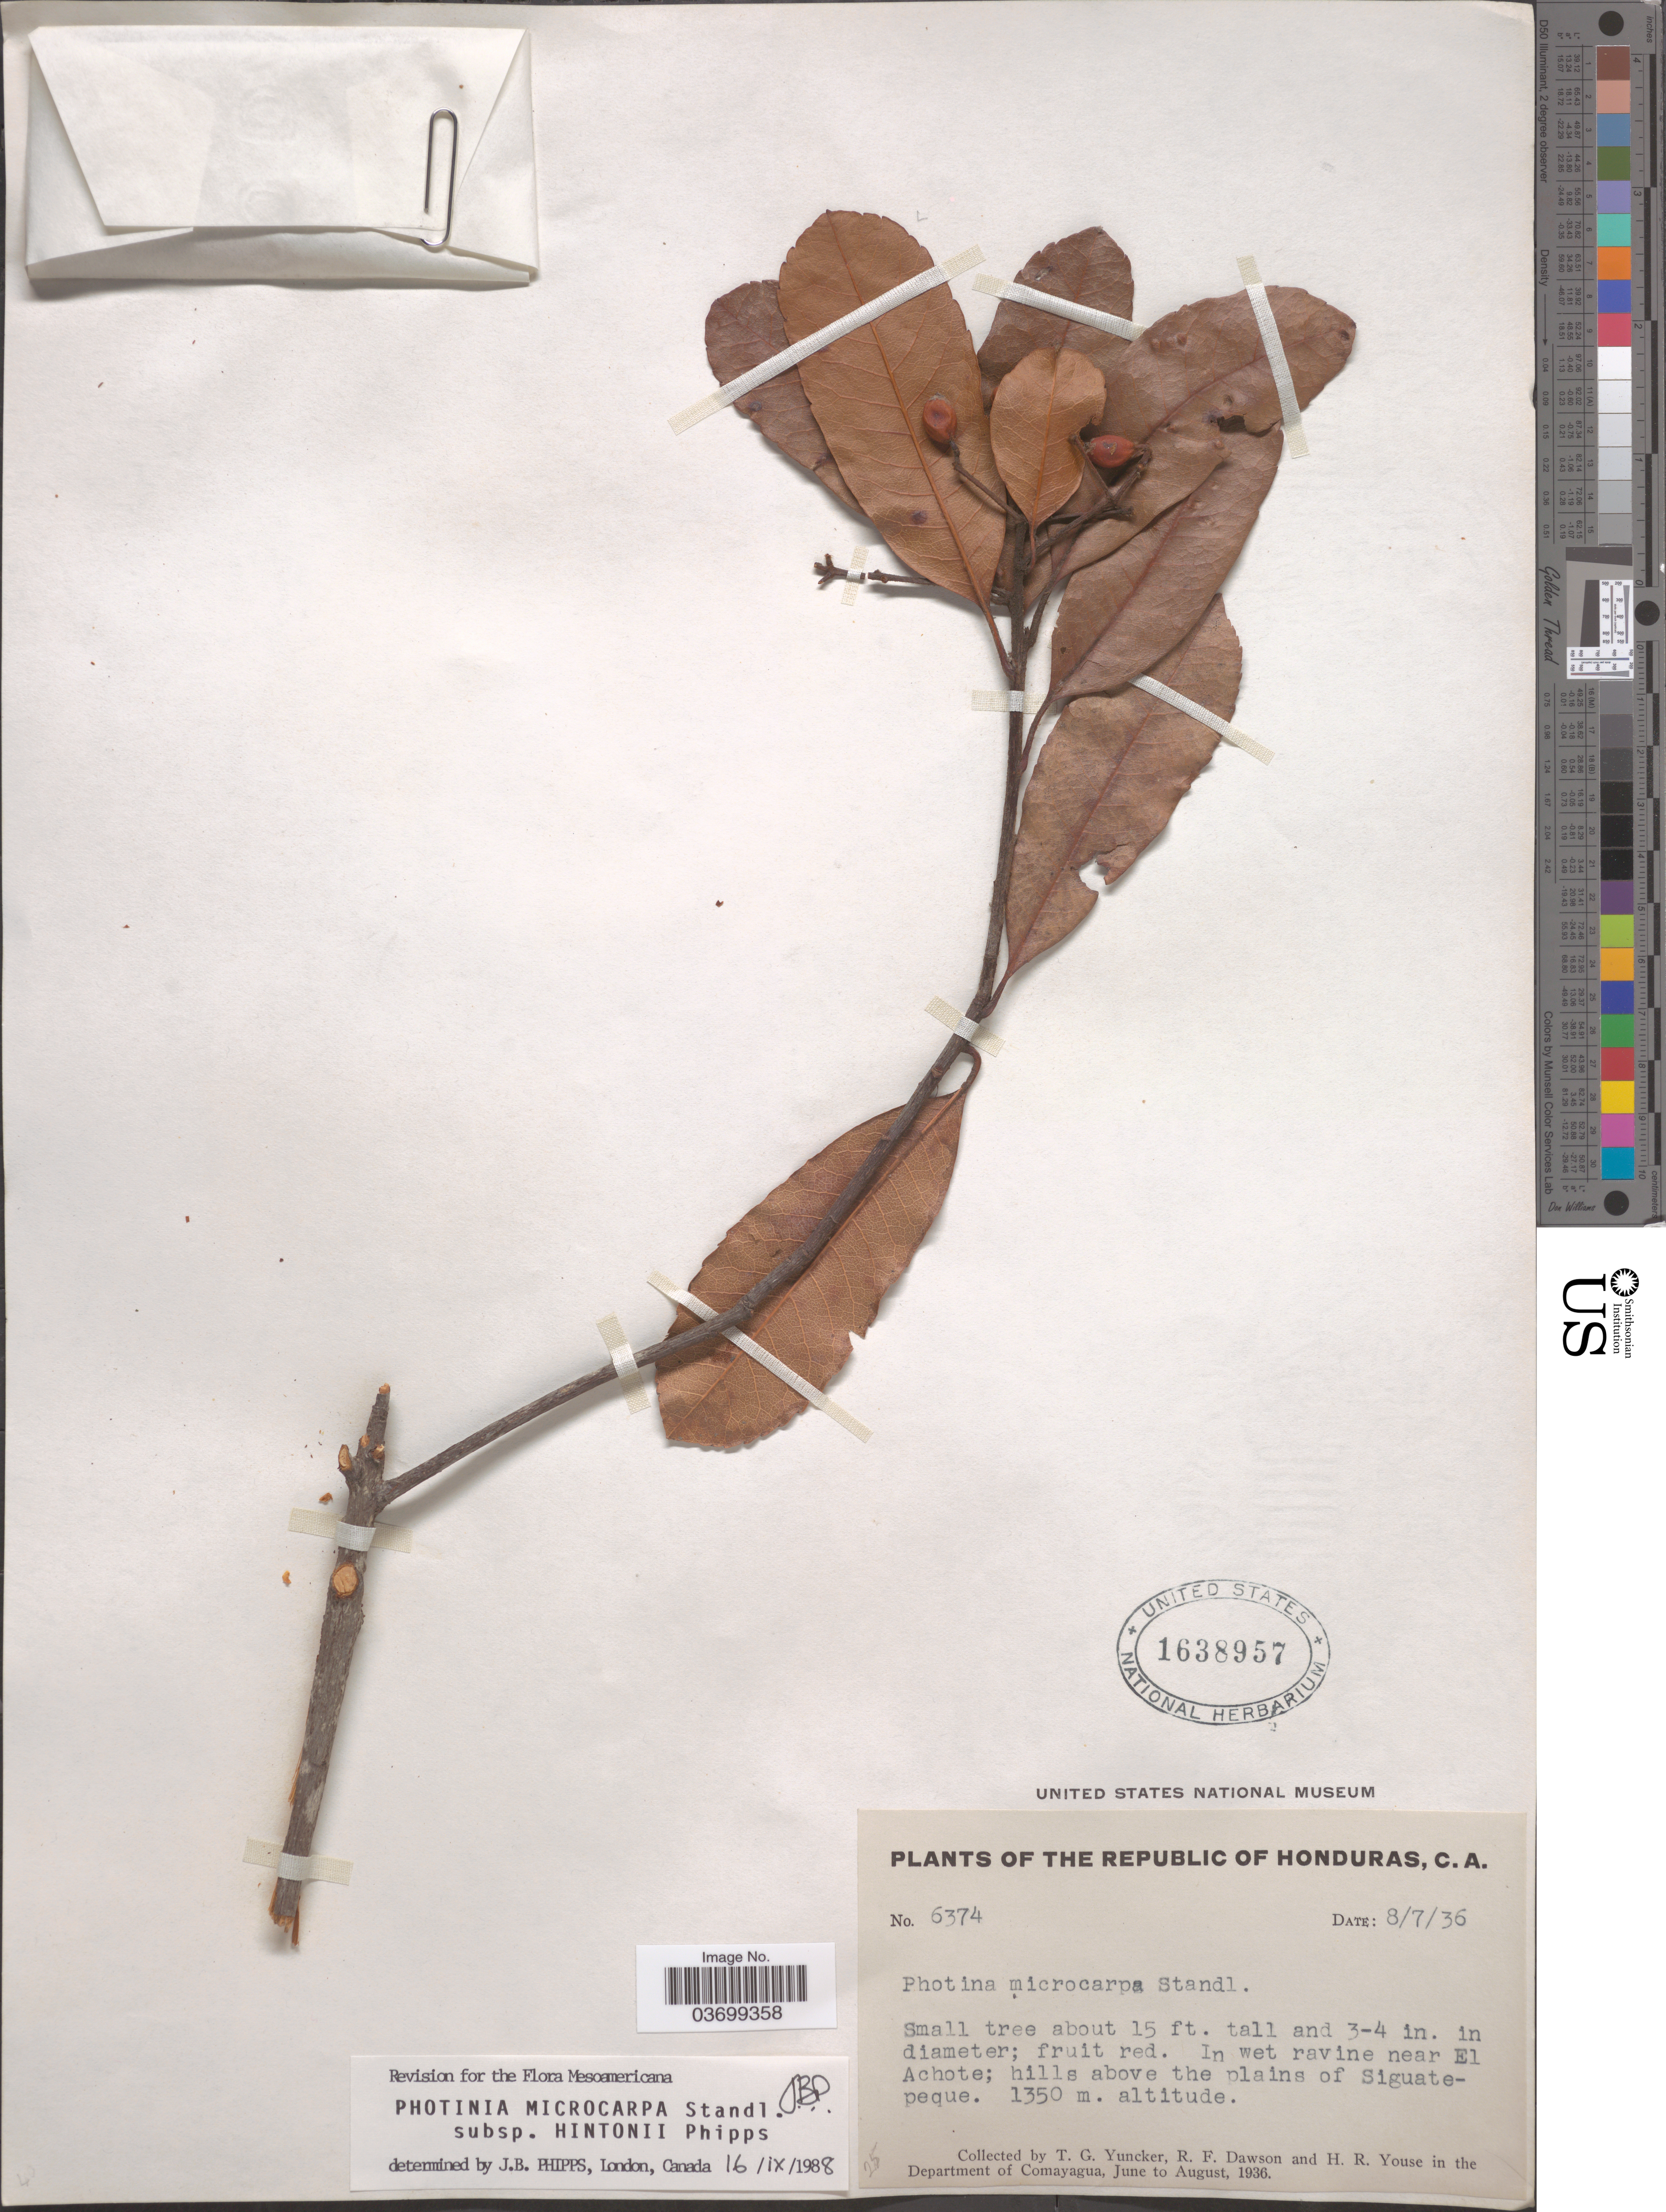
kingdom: Plantae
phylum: Tracheophyta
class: Magnoliopsida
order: Rosales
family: Rosaceae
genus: Phippsiomeles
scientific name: Phippsiomeles microcarpa subsp. hintonii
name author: (J.B. Phipps) B.B. Liu & J. Wen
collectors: T. G. Yuncker, R. F. Dawson & H. Youse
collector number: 6374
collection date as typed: Transcribed d/m/y: 8/7/36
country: Honduras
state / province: Comayagua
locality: The Republic of Honduras, C.A. In wet ravine near El Achote; hills above the plains of Siguatepeque. In the Department of Comayagua.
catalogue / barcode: US 1638957